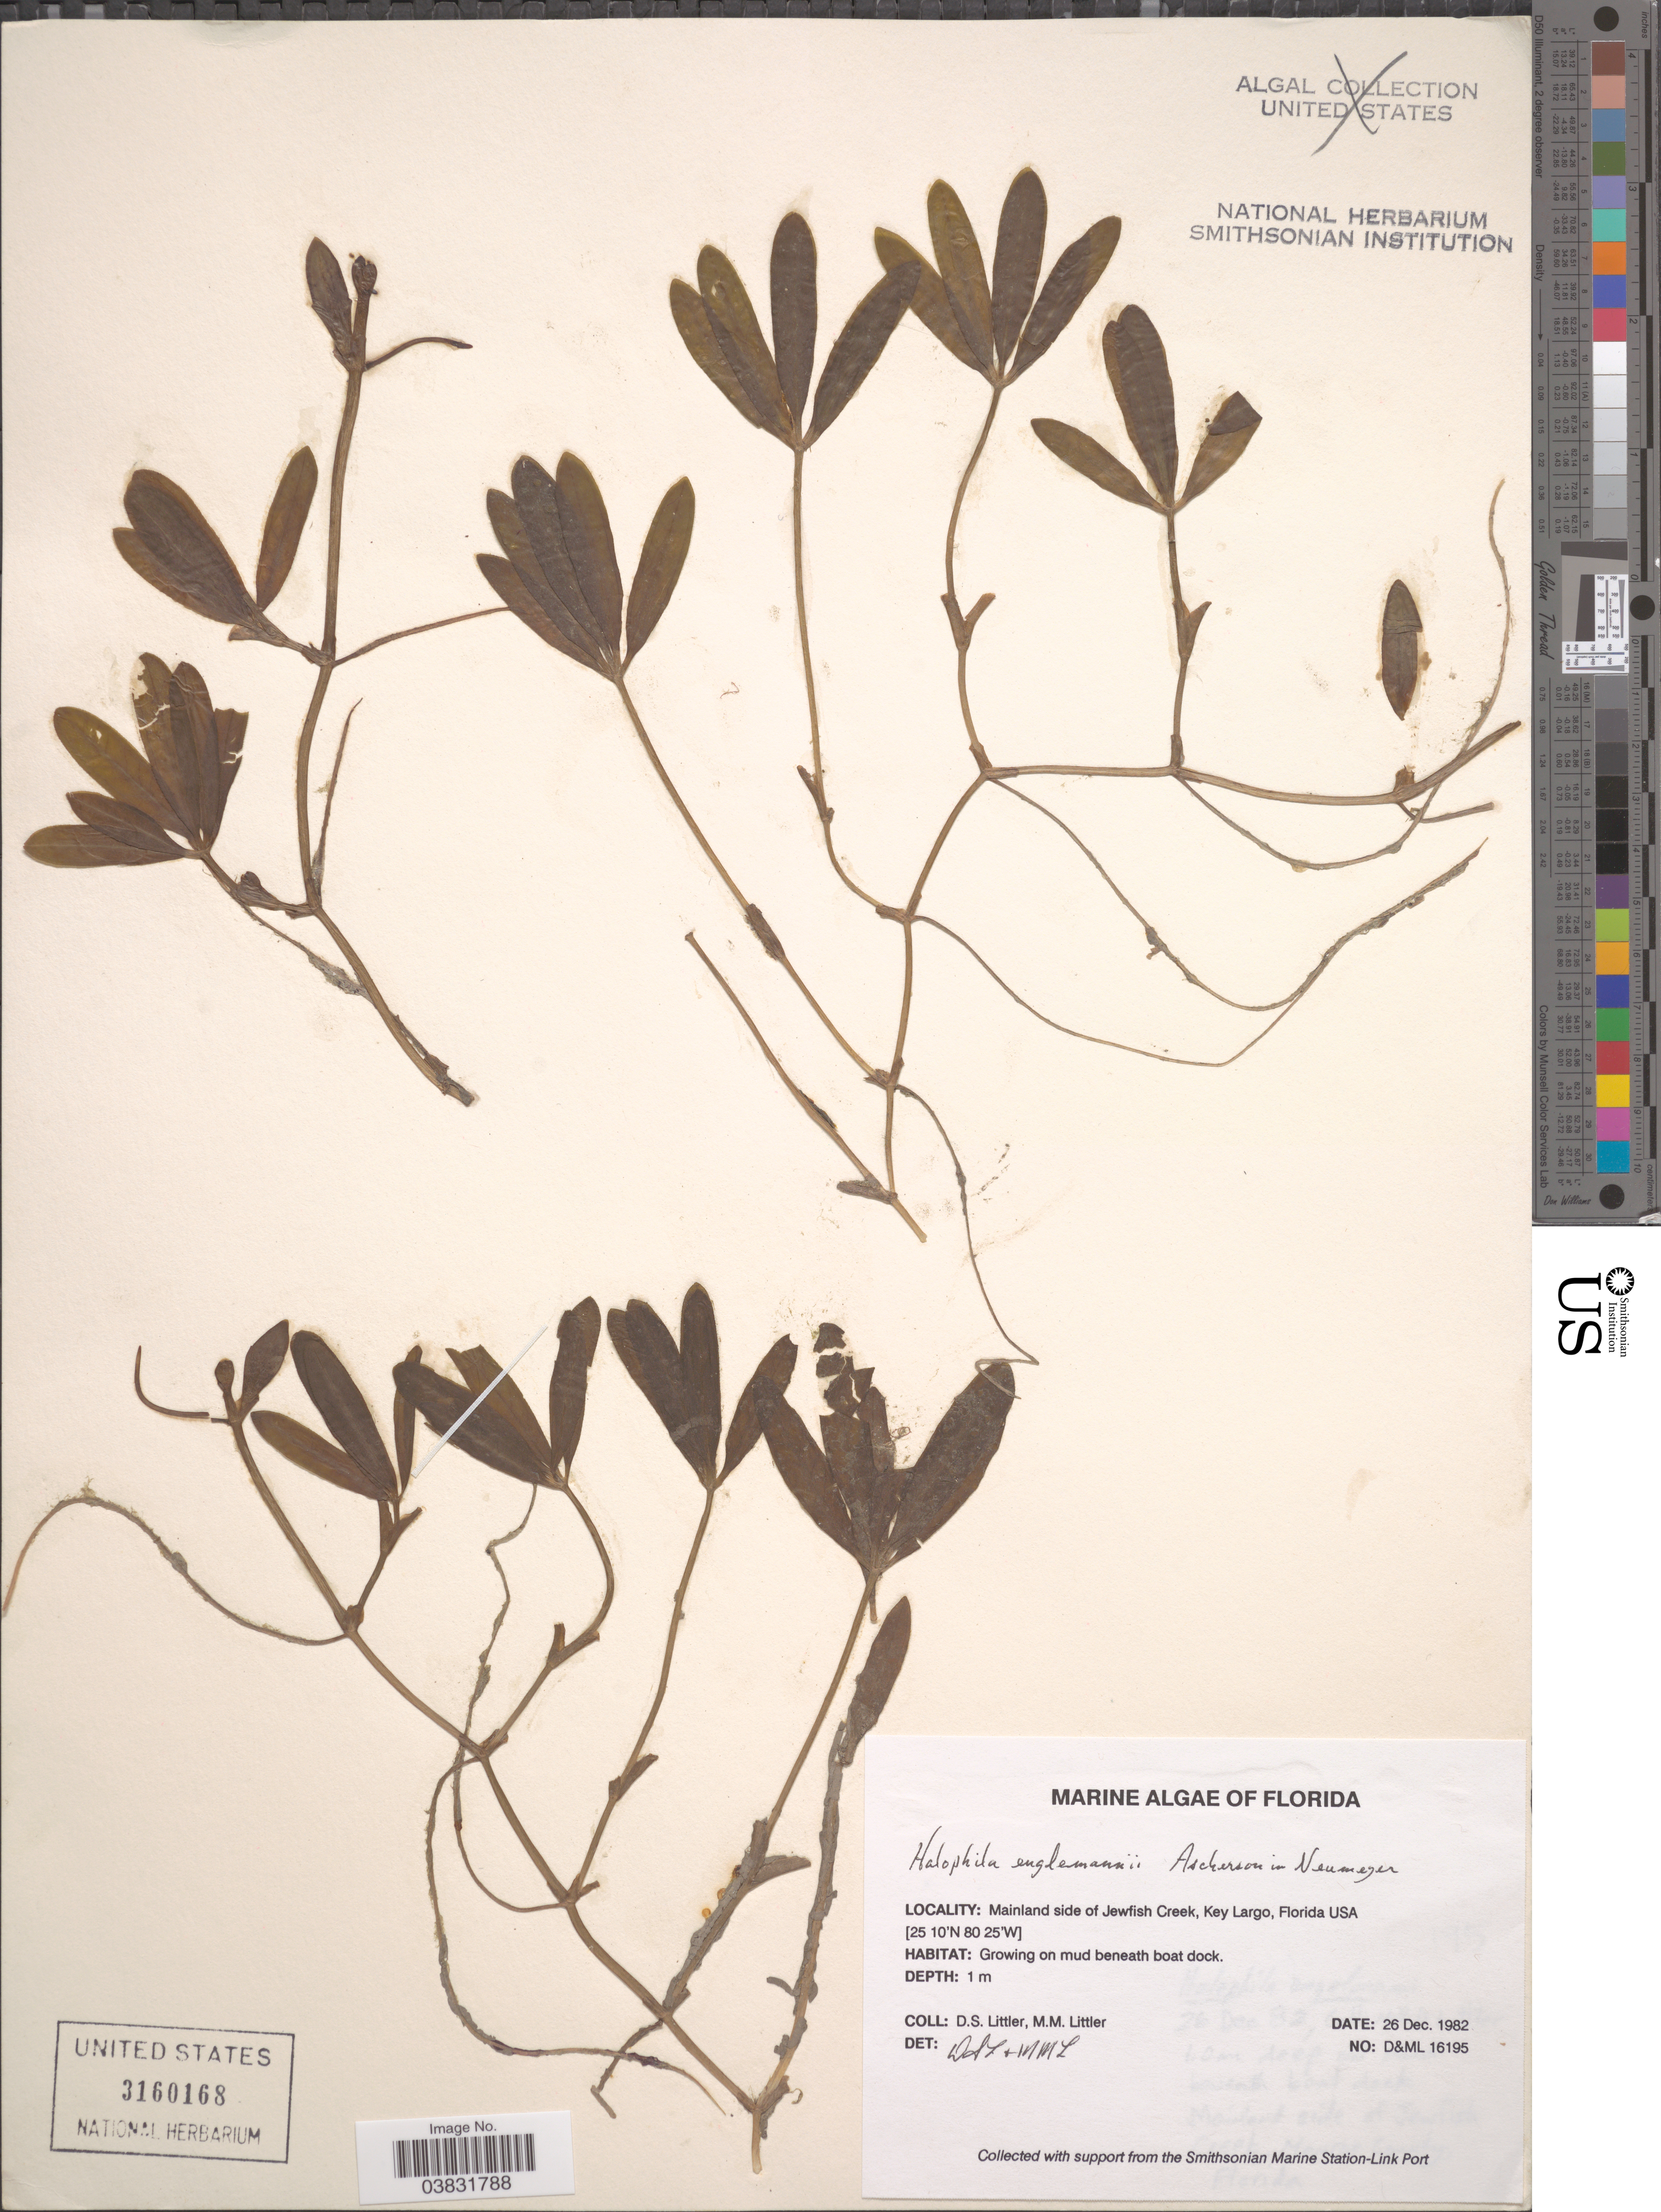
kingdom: Plantae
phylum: Tracheophyta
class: Liliopsida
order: Alismatales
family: Hydrocharitaceae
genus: Halophila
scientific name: Halophila engelmannii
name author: Asch.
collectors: D. S. Littler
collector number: D&ML 16195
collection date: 1982-12-26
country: United States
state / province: Florida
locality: Mainland side of Jewfish Creek, Key Largo.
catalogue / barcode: US 3160168